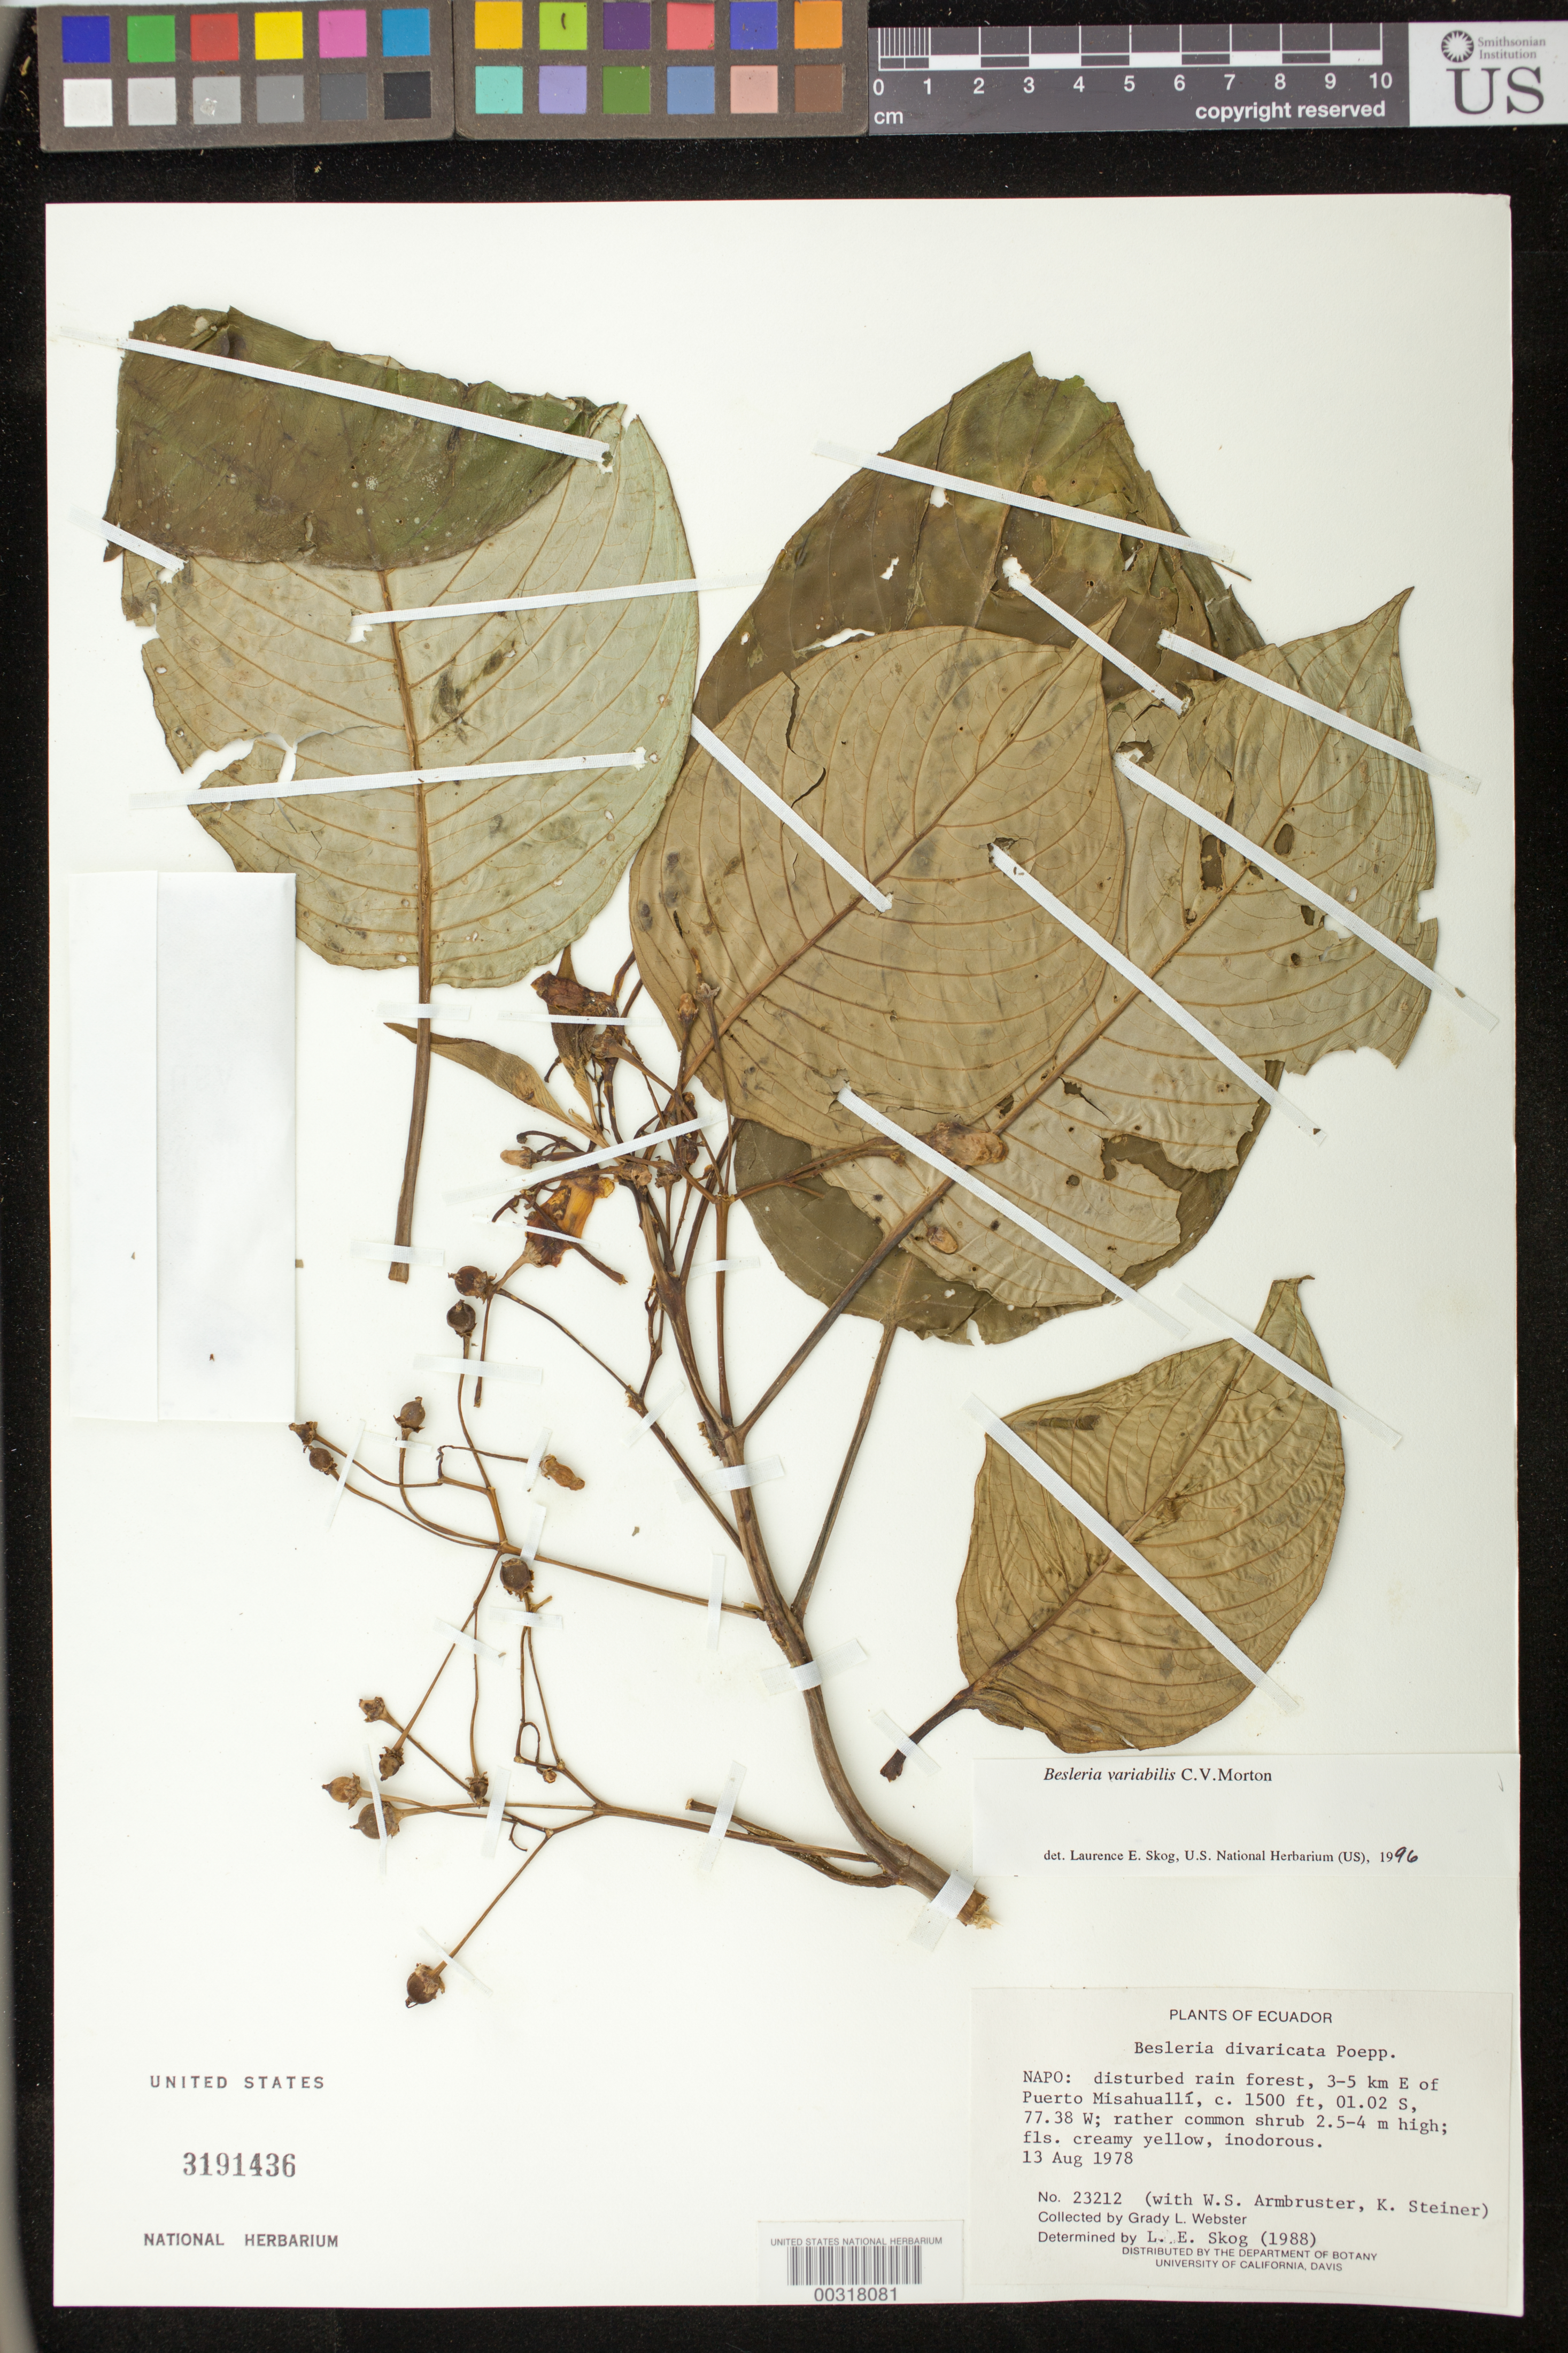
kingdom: Plantae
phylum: Tracheophyta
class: Magnoliopsida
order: Lamiales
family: Gesneriaceae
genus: Besleria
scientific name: Besleria variabilis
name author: C.V. Morton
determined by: Skog, Laurence E.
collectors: G. L. Webster, W. S. Armbruster & K. Steiner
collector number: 23212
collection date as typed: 13 Aug 1978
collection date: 1978-08-13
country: Ecuador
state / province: Napo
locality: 3-5 km E of Puerto Misahuallí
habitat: Disturbed rain forest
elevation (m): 1500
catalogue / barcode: US 3191436